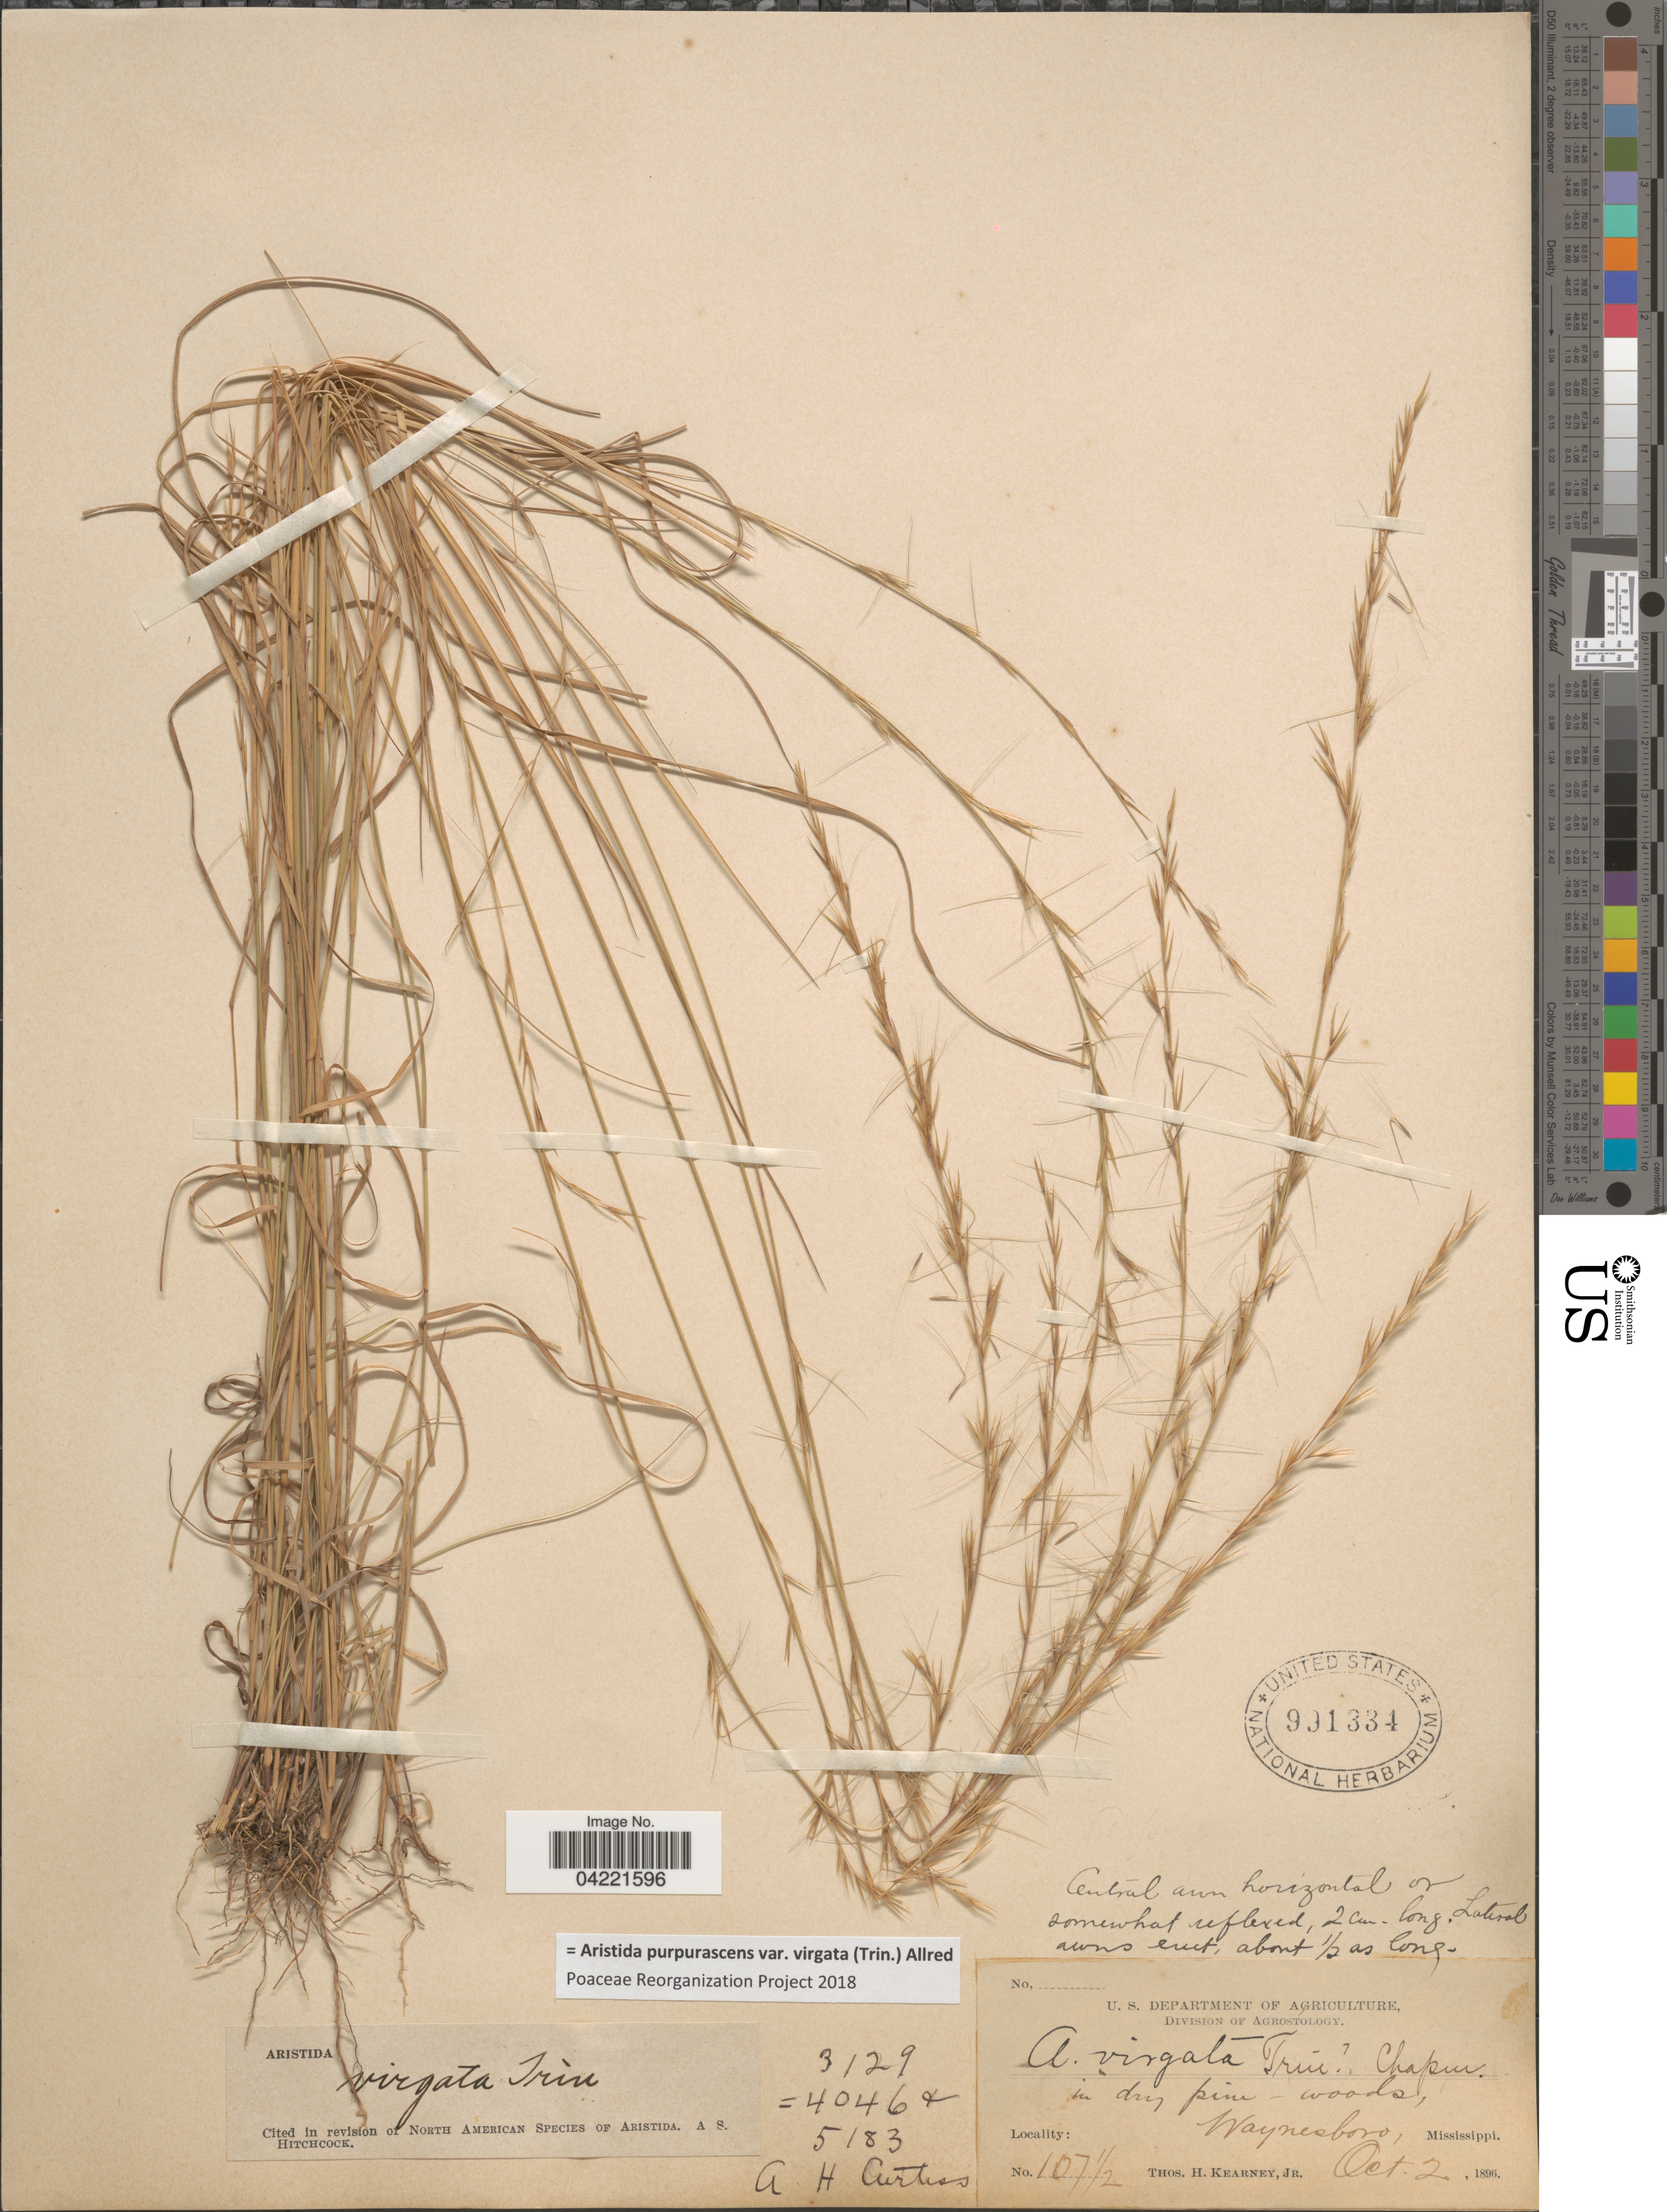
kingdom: Plantae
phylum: Tracheophyta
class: Liliopsida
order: Poales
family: Poaceae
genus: Aristida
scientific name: Aristida purpurascens var. virgata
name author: (Trin.) Allred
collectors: T. H. Kearney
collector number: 107½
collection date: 1896-10-02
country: United States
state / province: Mississippi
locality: Waynesboro.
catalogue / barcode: US 991334